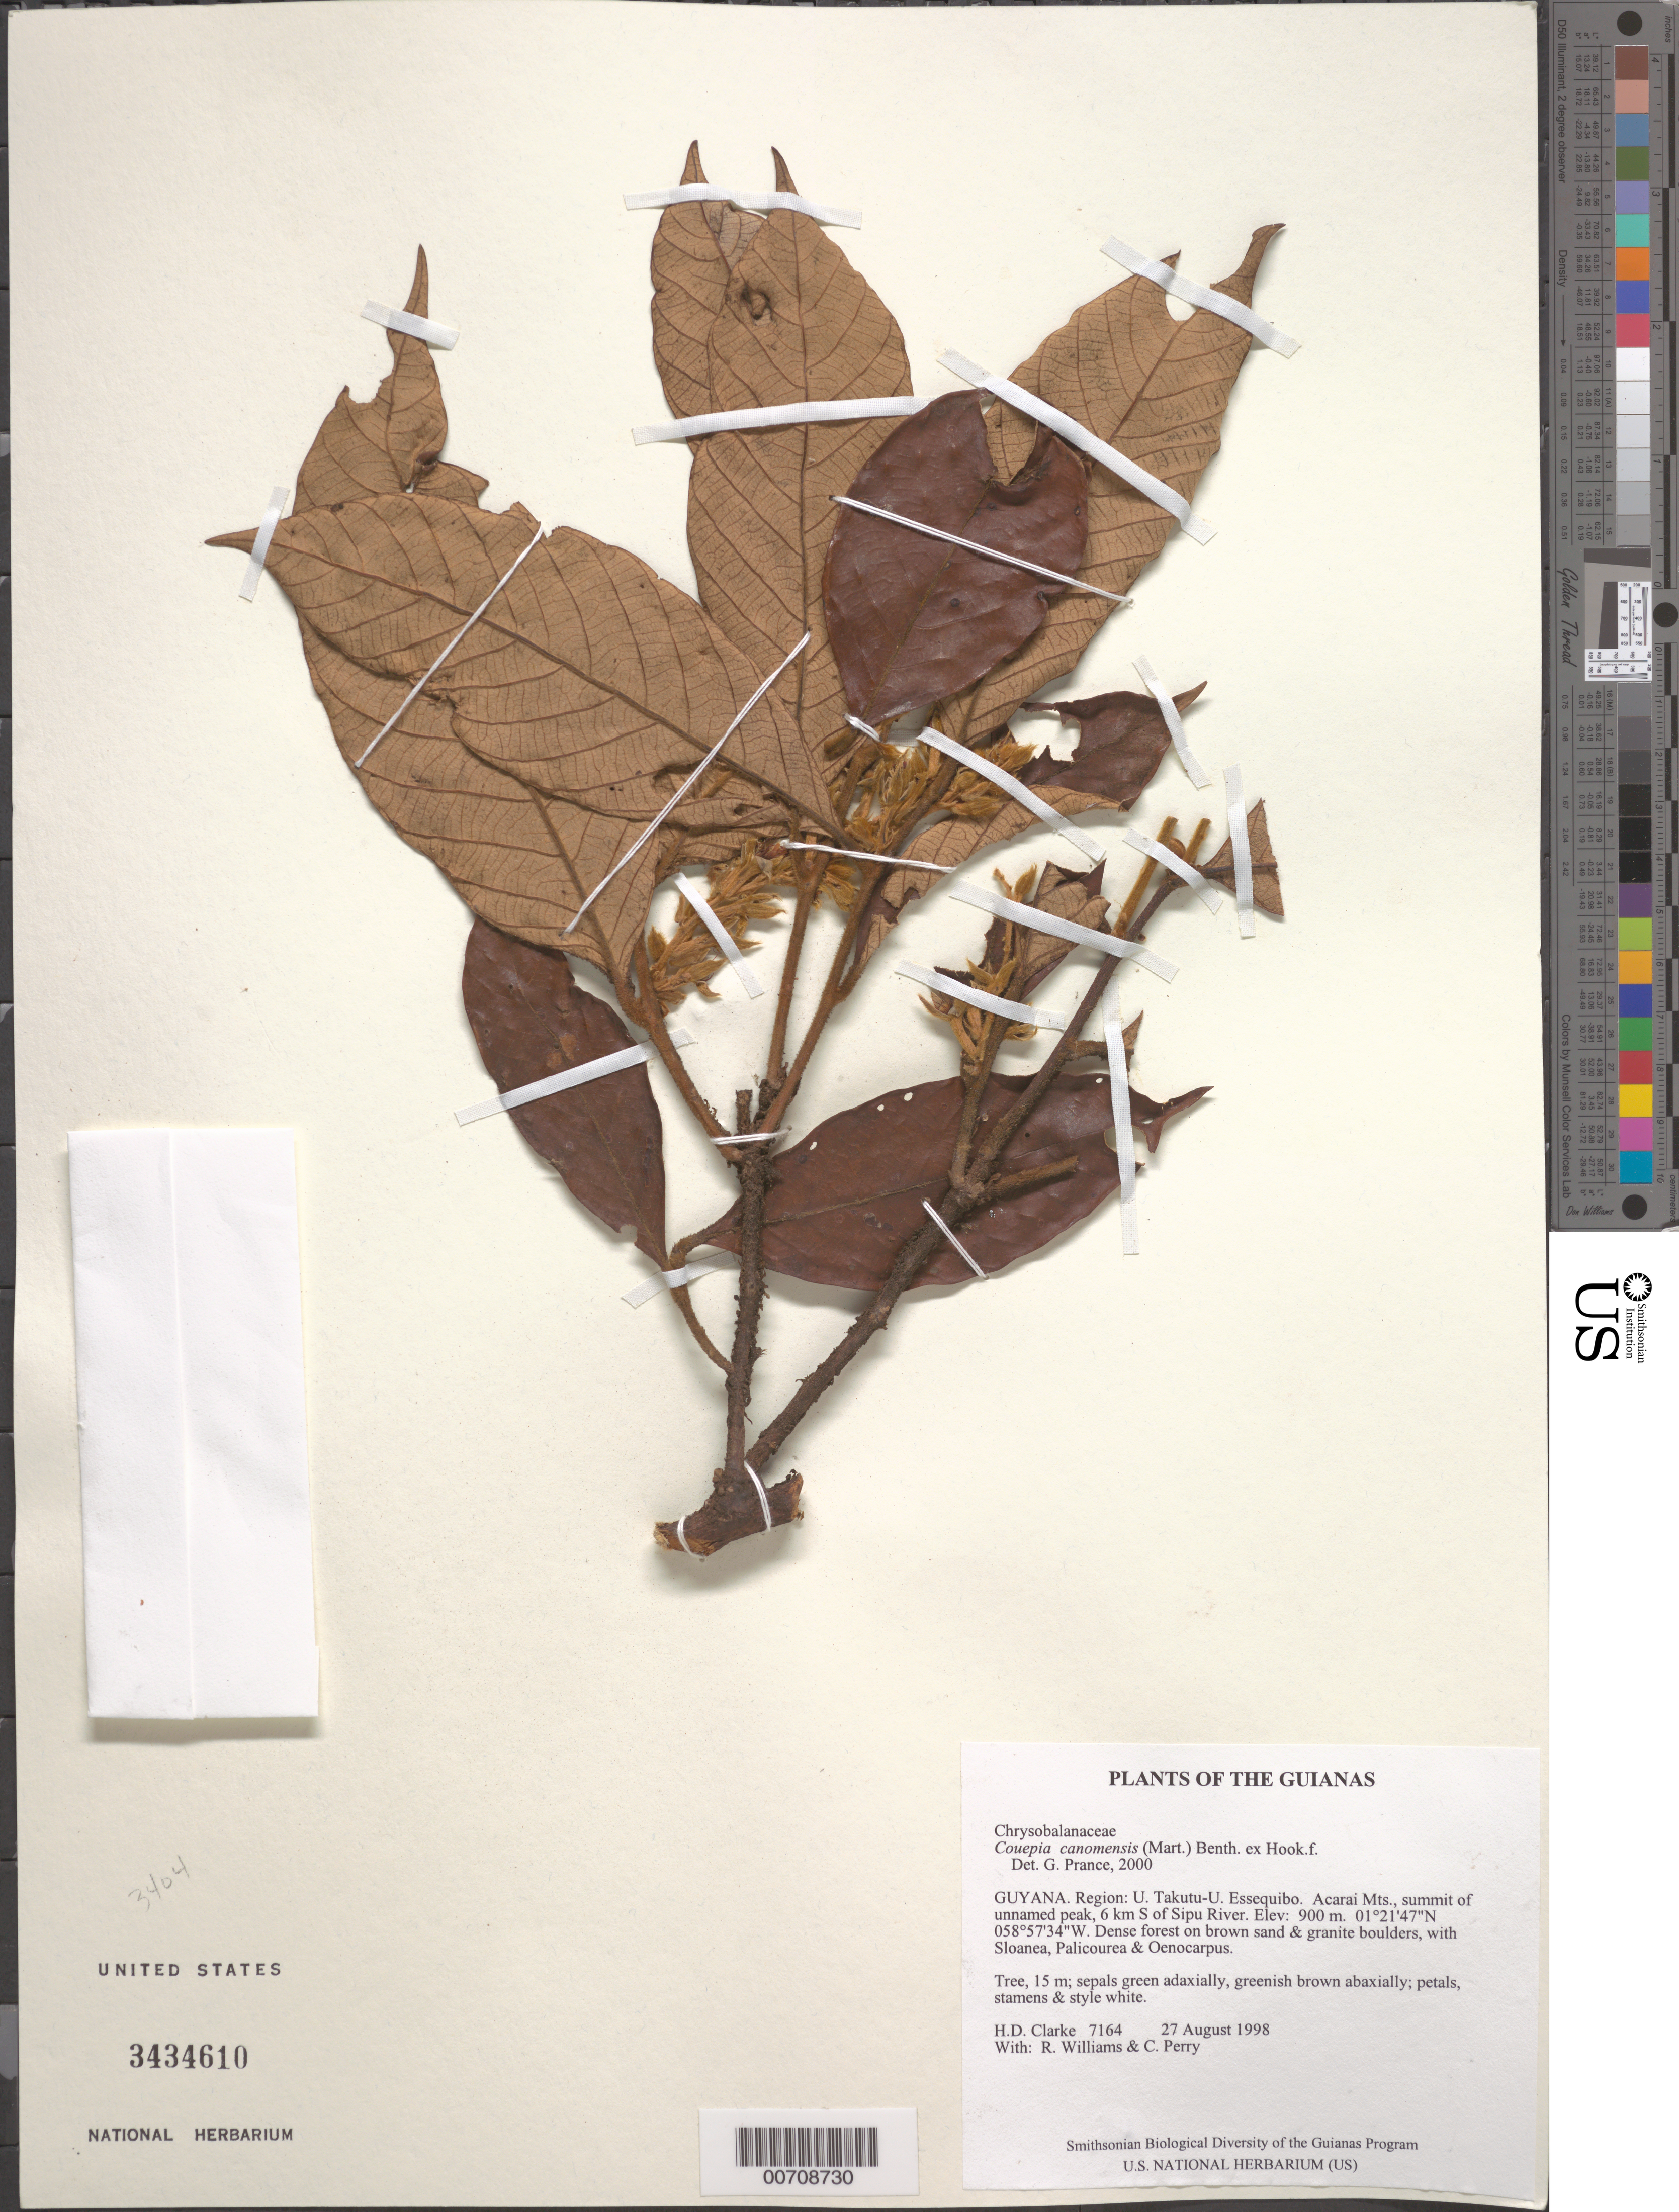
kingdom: Plantae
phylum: Tracheophyta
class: Magnoliopsida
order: Malpighiales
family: Chrysobalanaceae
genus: Gaulettia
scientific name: Gaulettia canomensis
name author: (Mart.) Sothers & Prance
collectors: H. D. Clarke, R. Williams & C. Perry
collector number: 7164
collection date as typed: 27 August 1998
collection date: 1998-08-27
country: Guyana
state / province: U. Takutu-U. Essequibo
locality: Acarai Mts., summit of unnamed peak, 6 km S of Sipu River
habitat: Dense forest on brown sand & granite boulders, with Sloanea, Palicourea & Oenocarpus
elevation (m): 900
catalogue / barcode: US 3434610